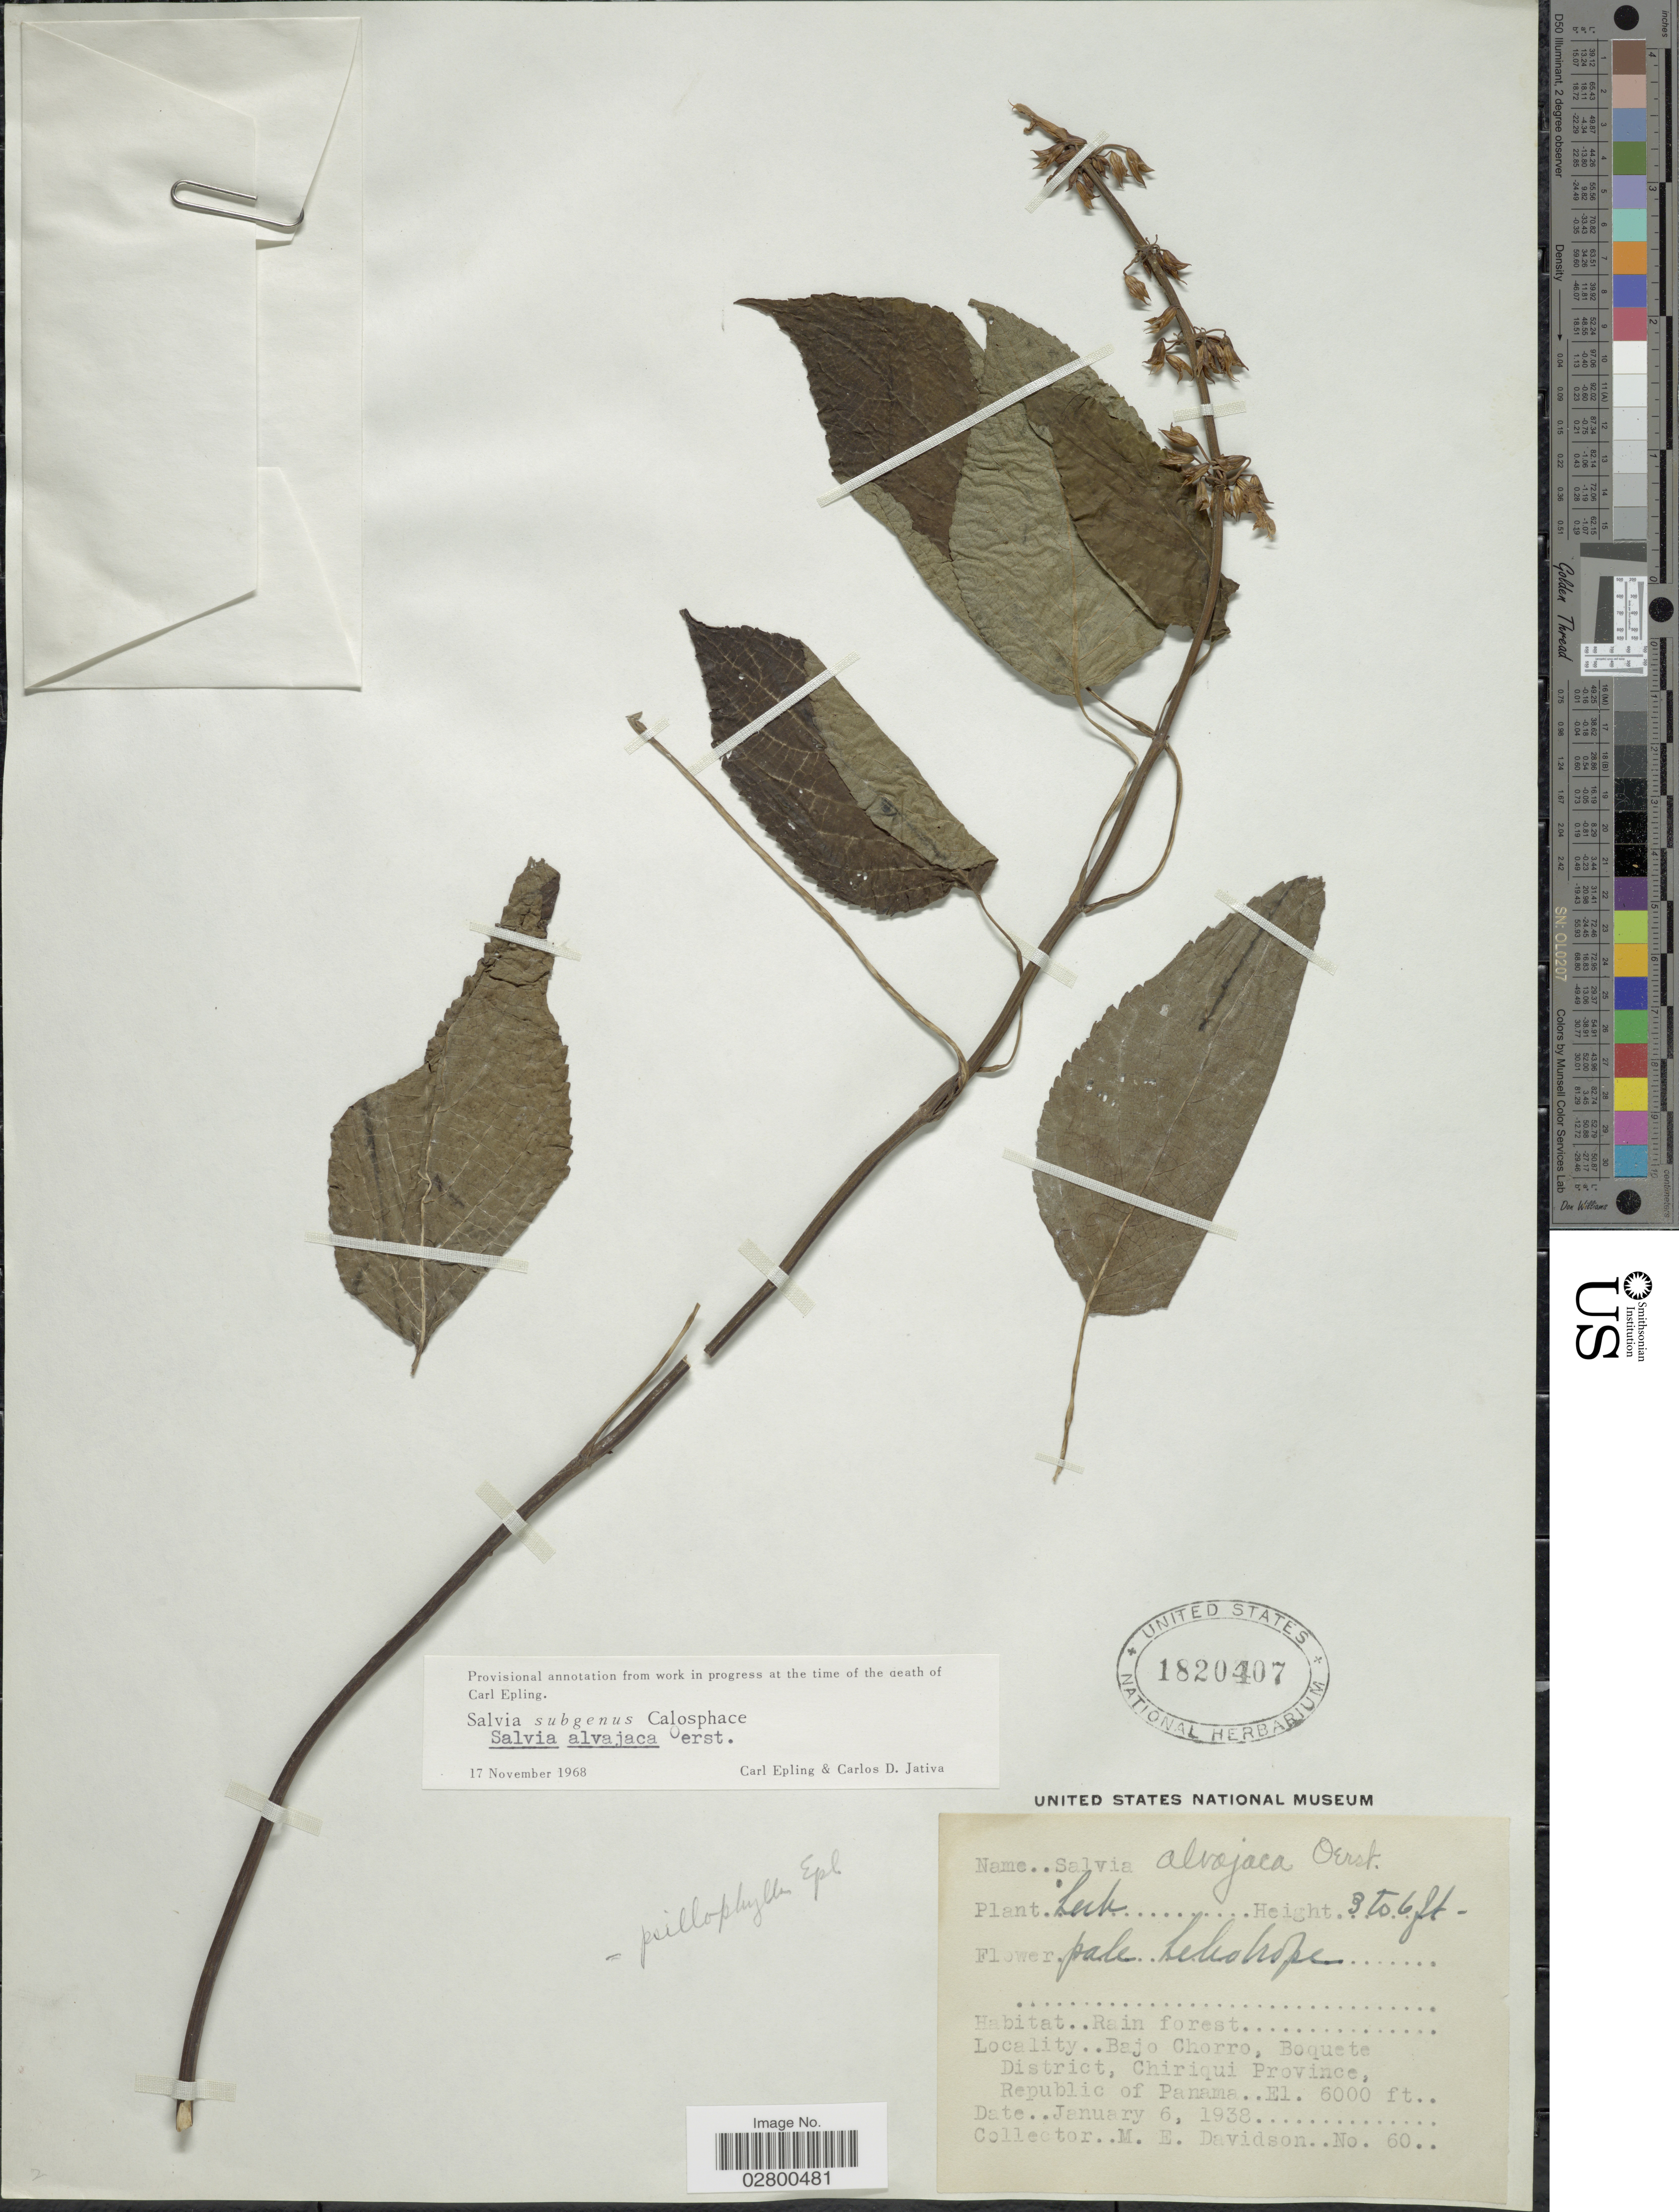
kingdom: Plantae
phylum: Tracheophyta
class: Magnoliopsida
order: Lamiales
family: Lamiaceae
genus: Salvia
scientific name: Salvia alvajaca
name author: Oerst.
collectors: M. E. Davidson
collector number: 60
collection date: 1938-01-06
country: Panama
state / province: Chiriqui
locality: Bajo Chorro, Boquete District, Republic of Panama.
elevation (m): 1829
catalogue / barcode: US 1820407